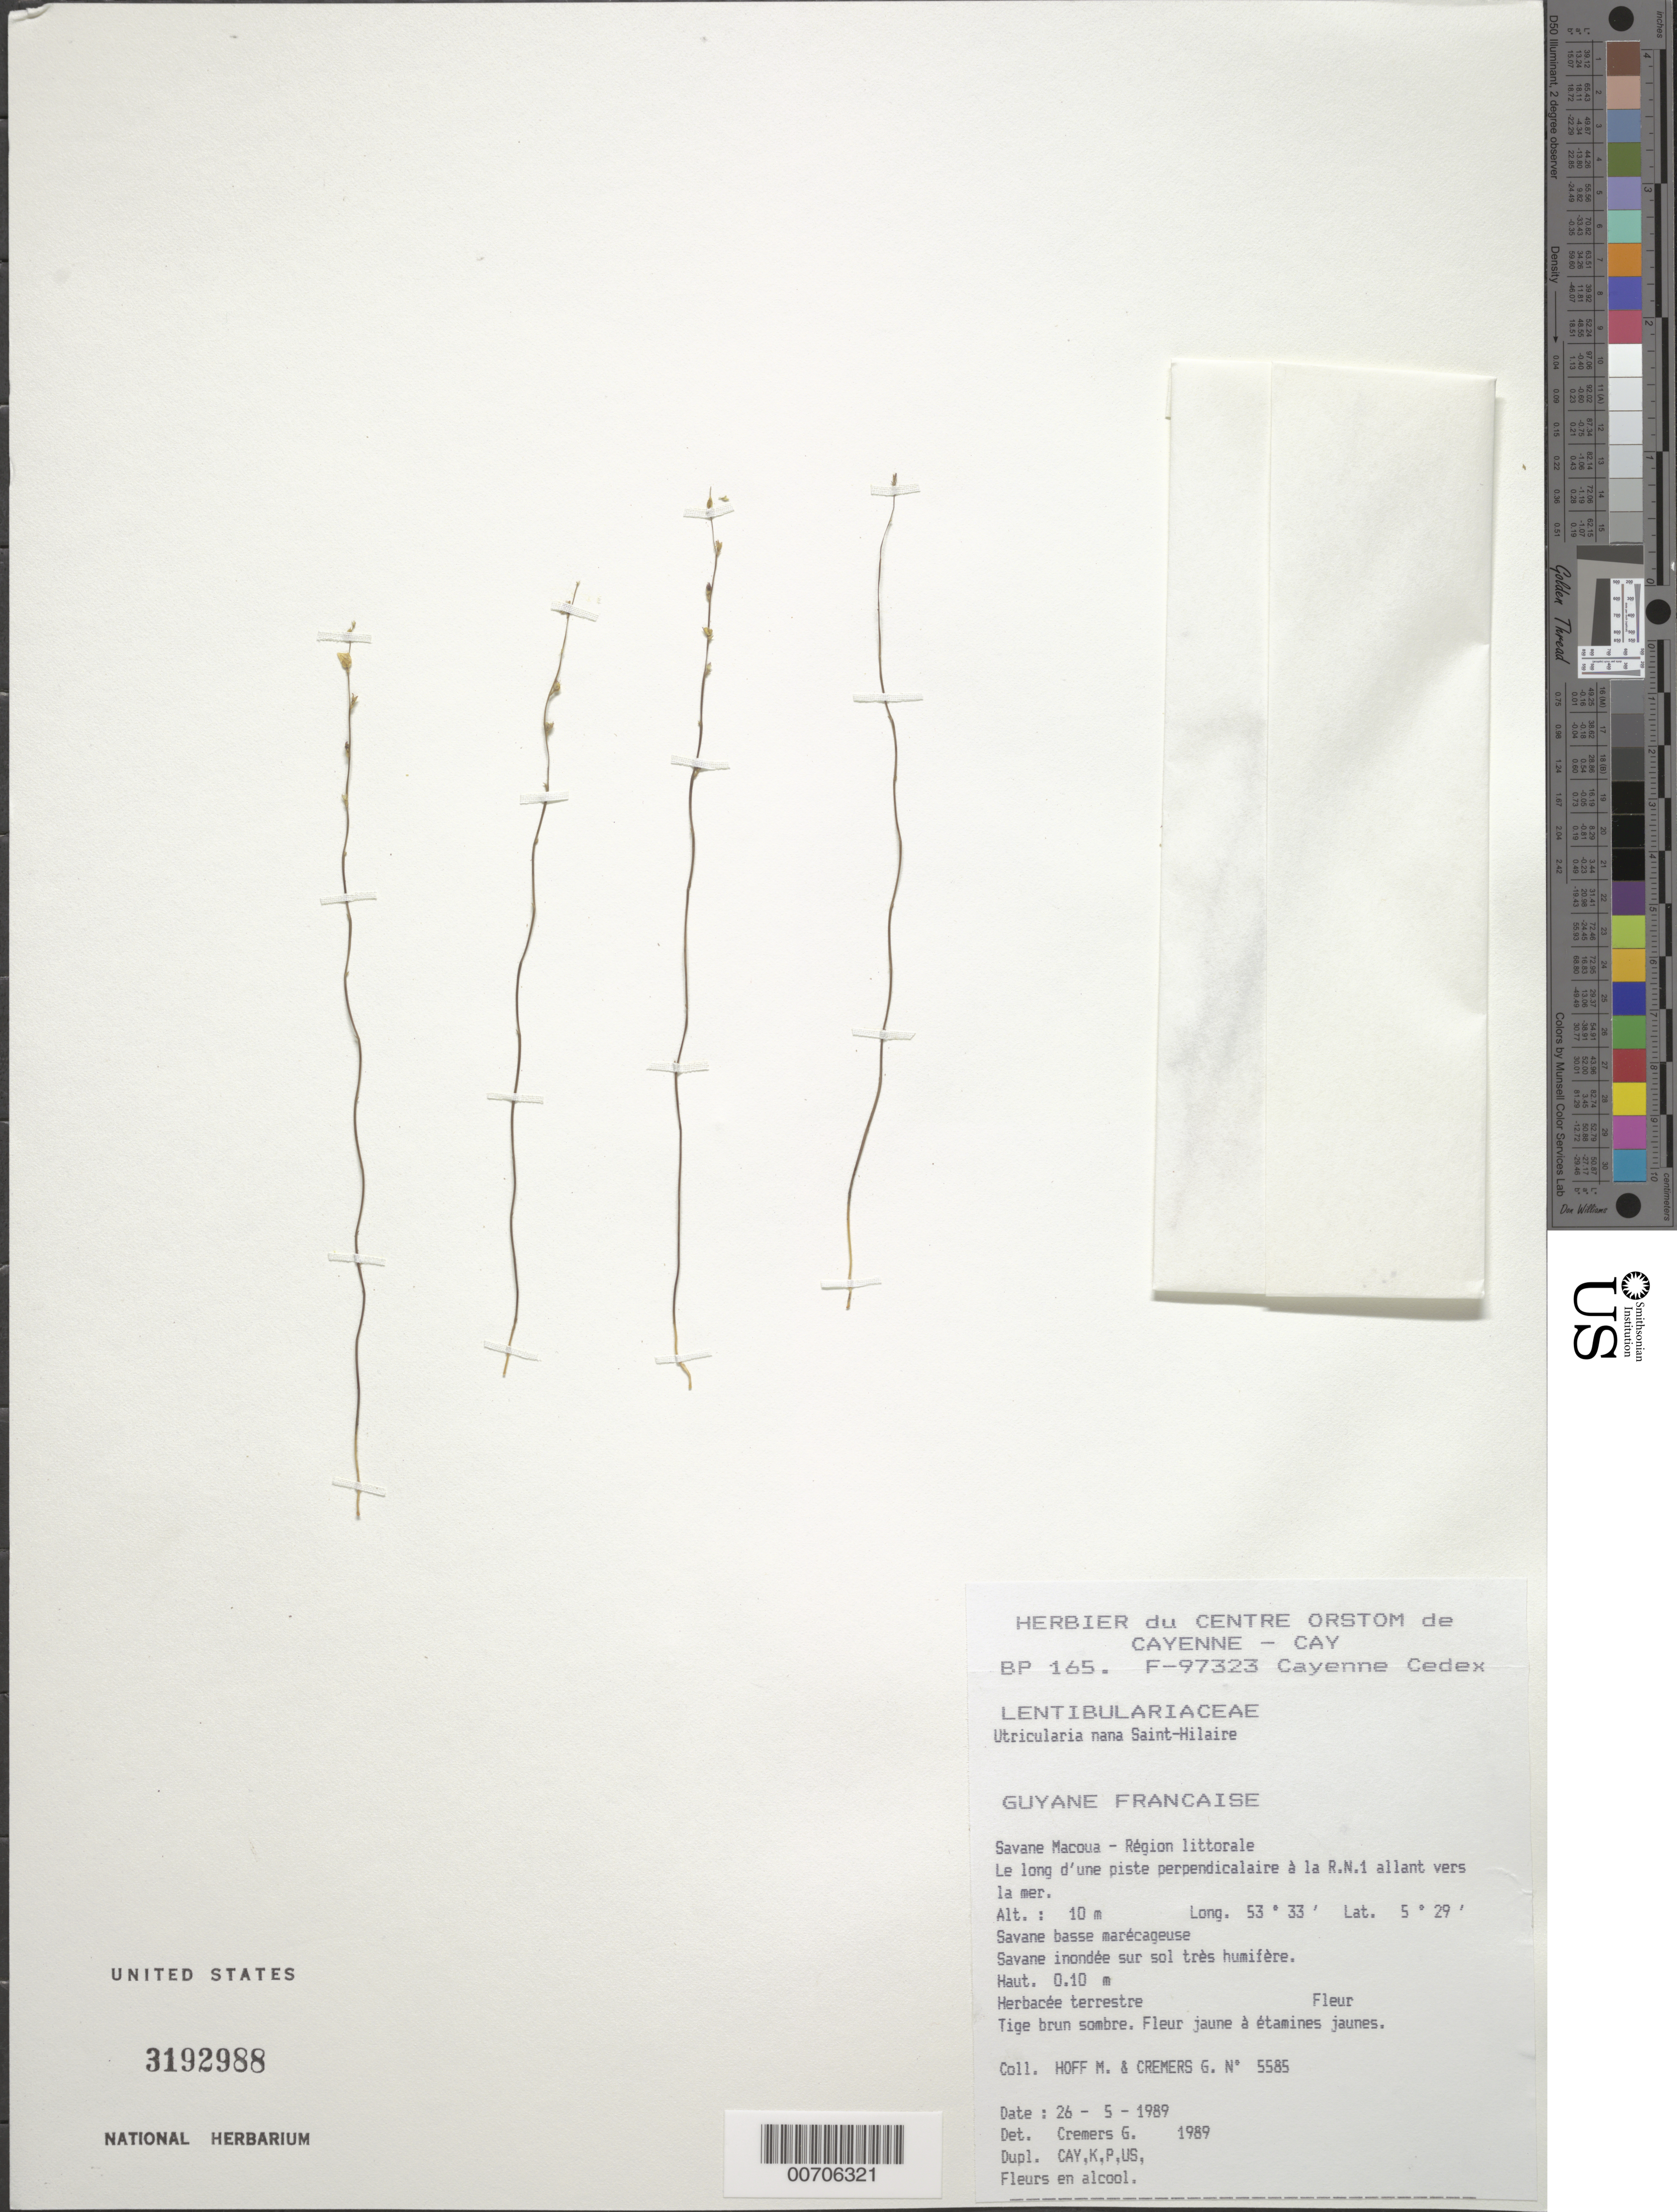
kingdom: Plantae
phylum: Tracheophyta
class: Magnoliopsida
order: Lamiales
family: Lentibulariaceae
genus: Utricularia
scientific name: Utricularia nana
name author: A. St.-Hil. & Girard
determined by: Cremers, Georges A.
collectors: M. Hoff & G. Cremers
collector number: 5585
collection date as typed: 26-May-89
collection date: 1989-05-26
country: French Guiana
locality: Savane Macoua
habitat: Savane basse marécageuse; savane inondée sur sol tres humifere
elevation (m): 10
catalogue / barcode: US 3192988